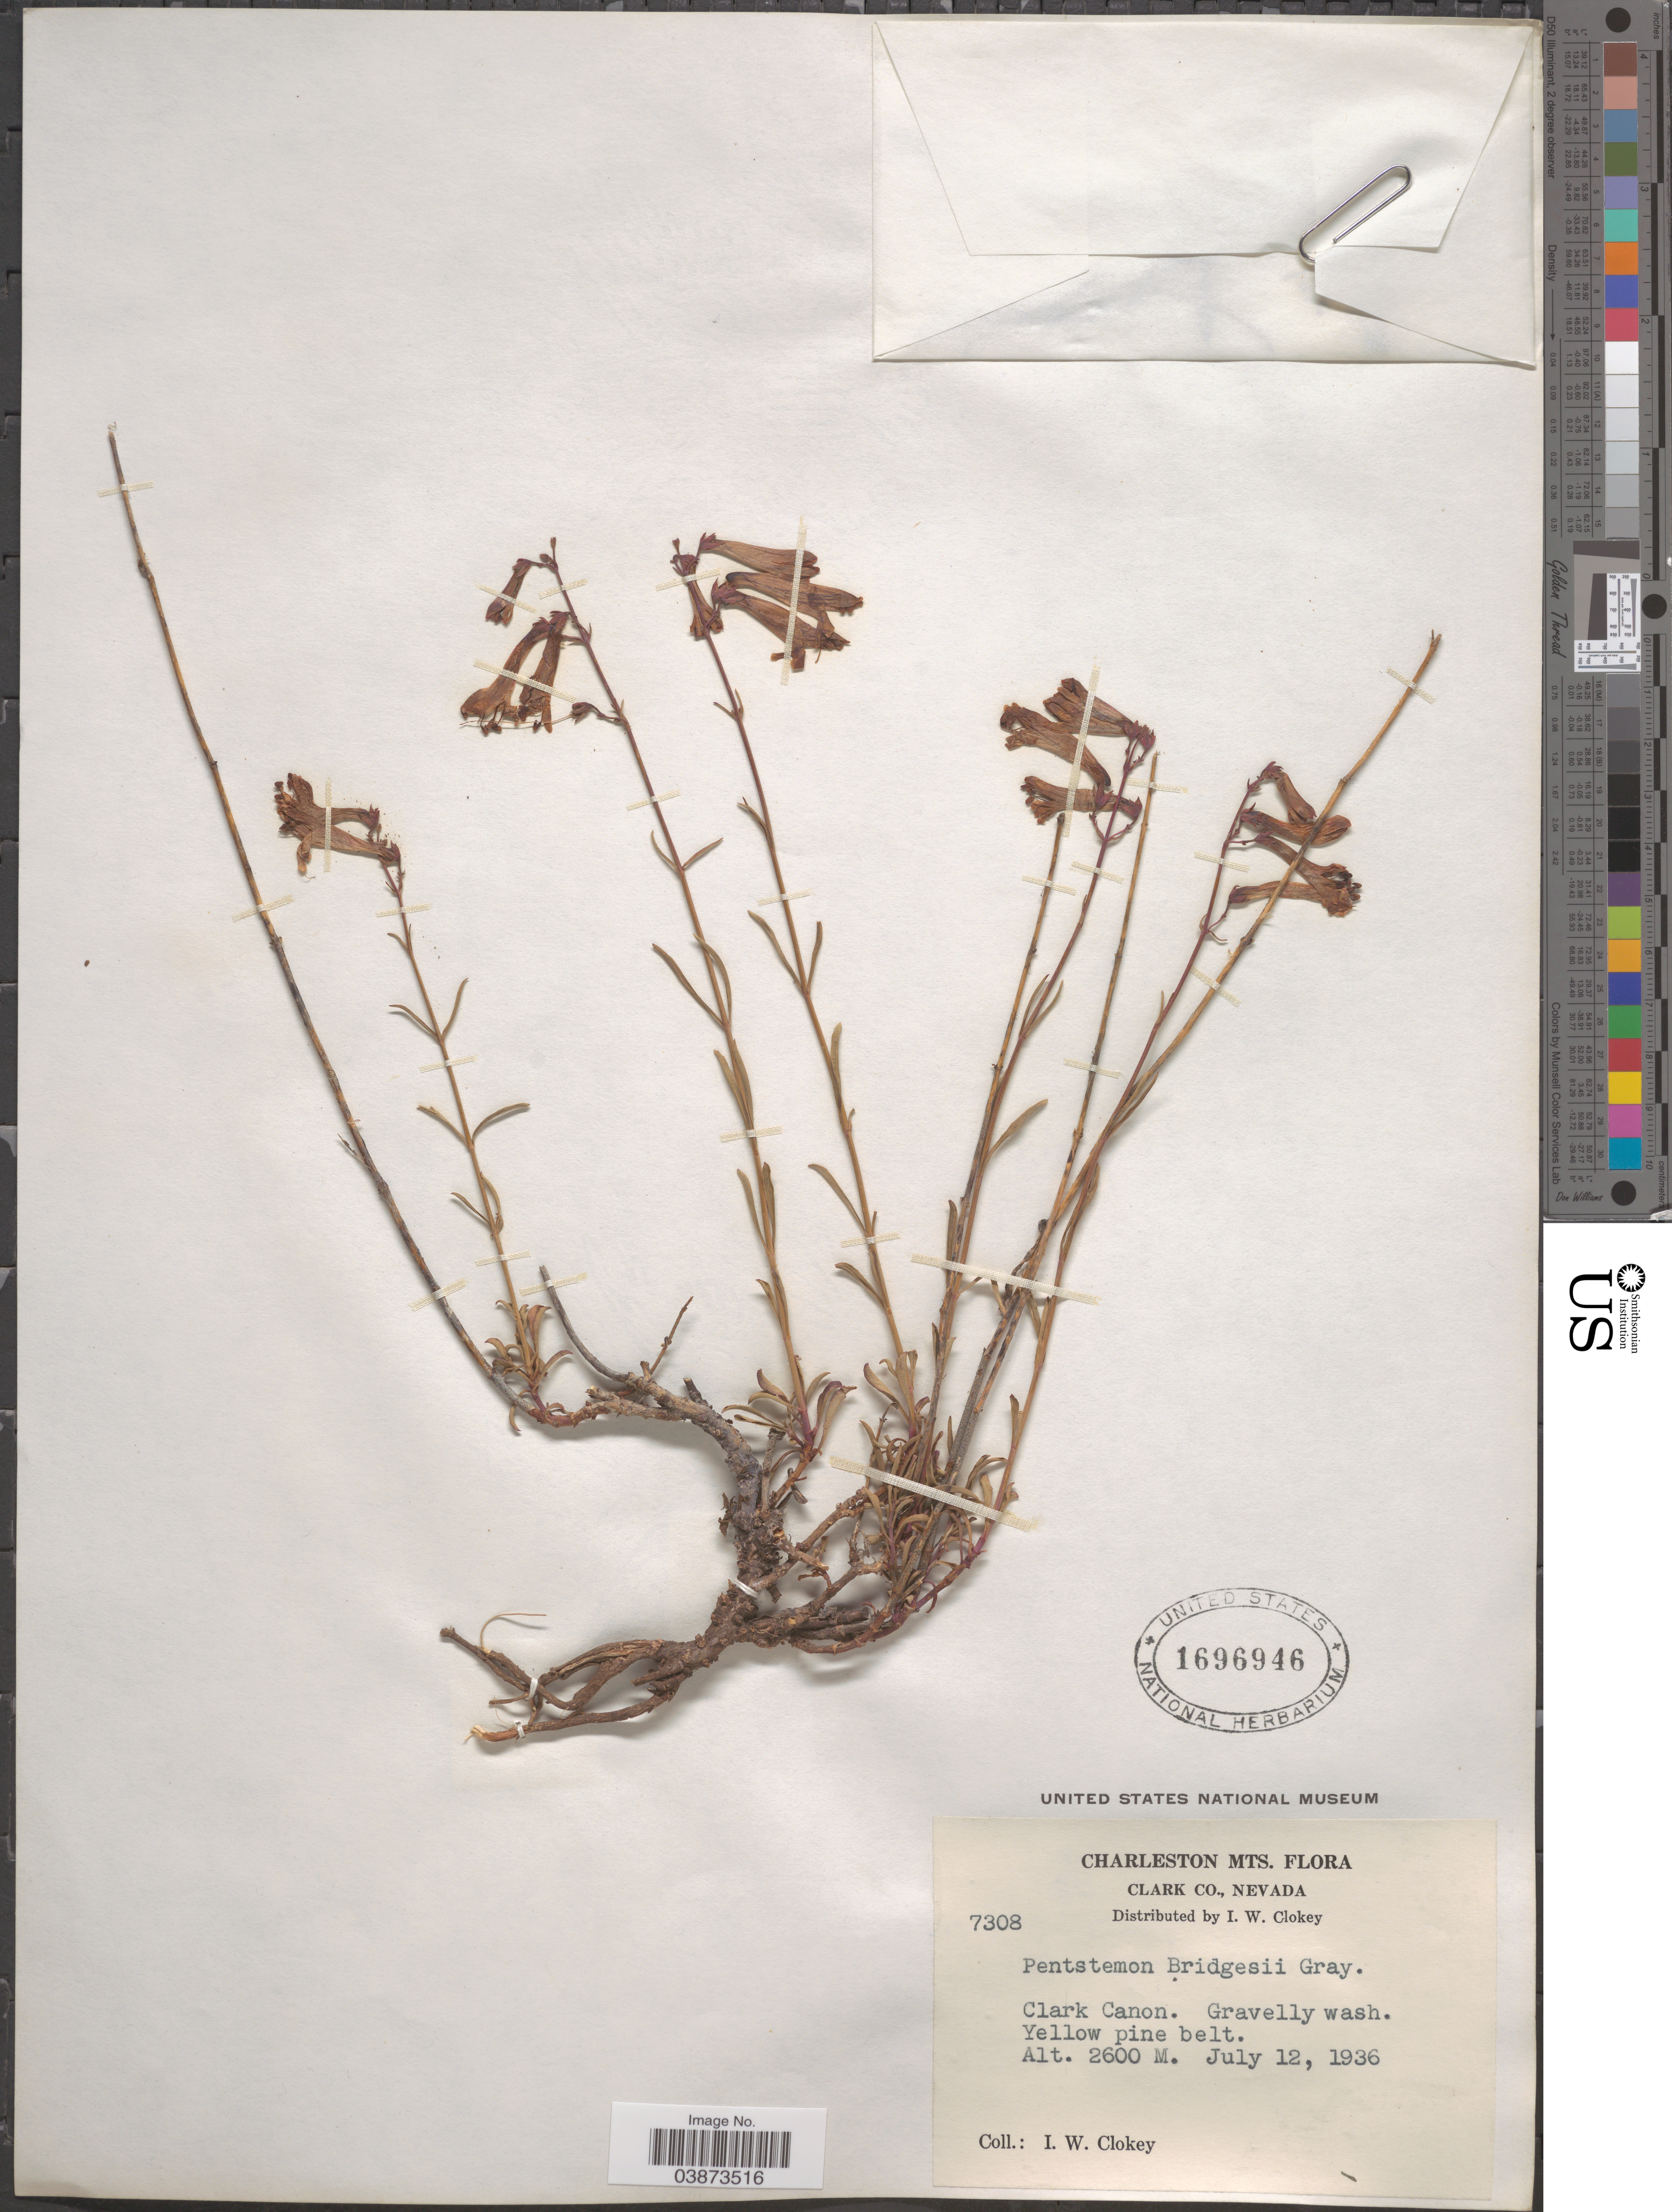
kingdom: Plantae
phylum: Tracheophyta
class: Magnoliopsida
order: Lamiales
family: Plantaginaceae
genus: Penstemon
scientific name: Penstemon bridgesii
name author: A. Gray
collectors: I. W. Clokey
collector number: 7308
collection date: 1936-07-12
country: United States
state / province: Nevada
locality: Charleston Mts. Clark Co. Clark Canon.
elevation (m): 2600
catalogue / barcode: US 1696946